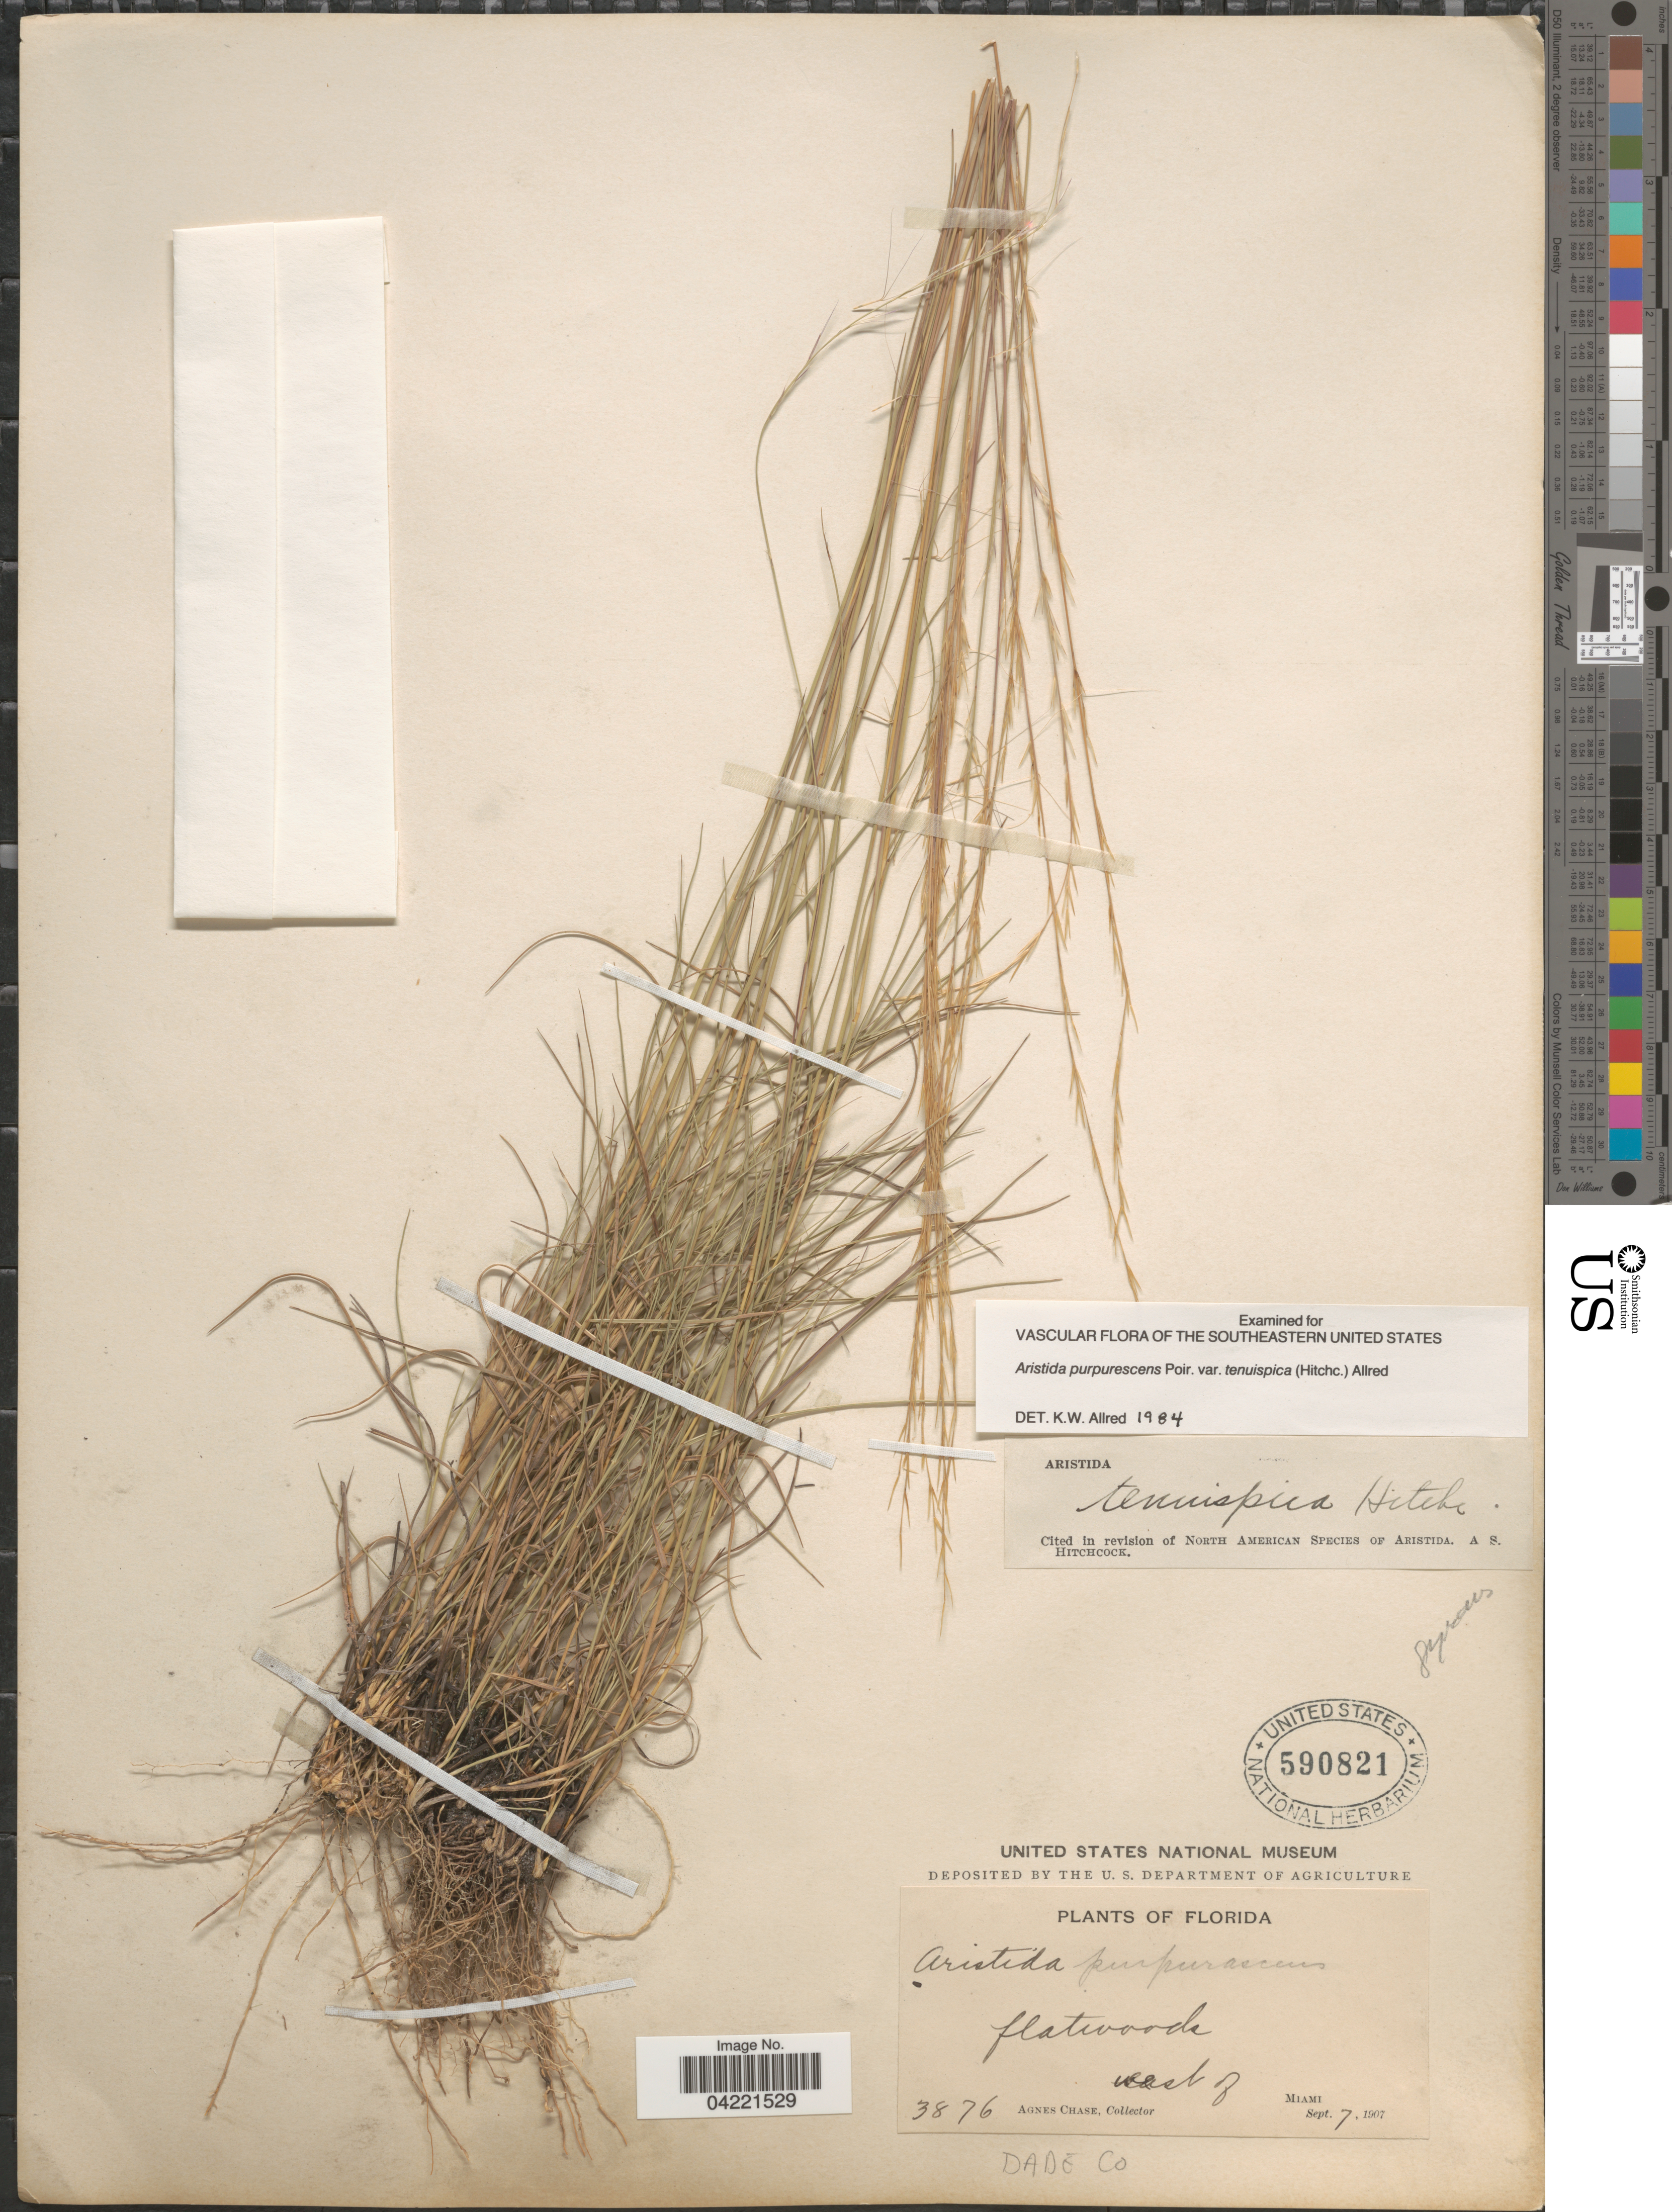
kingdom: Plantae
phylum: Tracheophyta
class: Liliopsida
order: Poales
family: Poaceae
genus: Aristida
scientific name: Aristida purpurascens var. tenuispica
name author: (Hitchc.) Allred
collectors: A. Chase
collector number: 3876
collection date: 1907-09-07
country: United States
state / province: Florida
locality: Flatwoods, west of Miami. Dade Co.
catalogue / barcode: US 590821